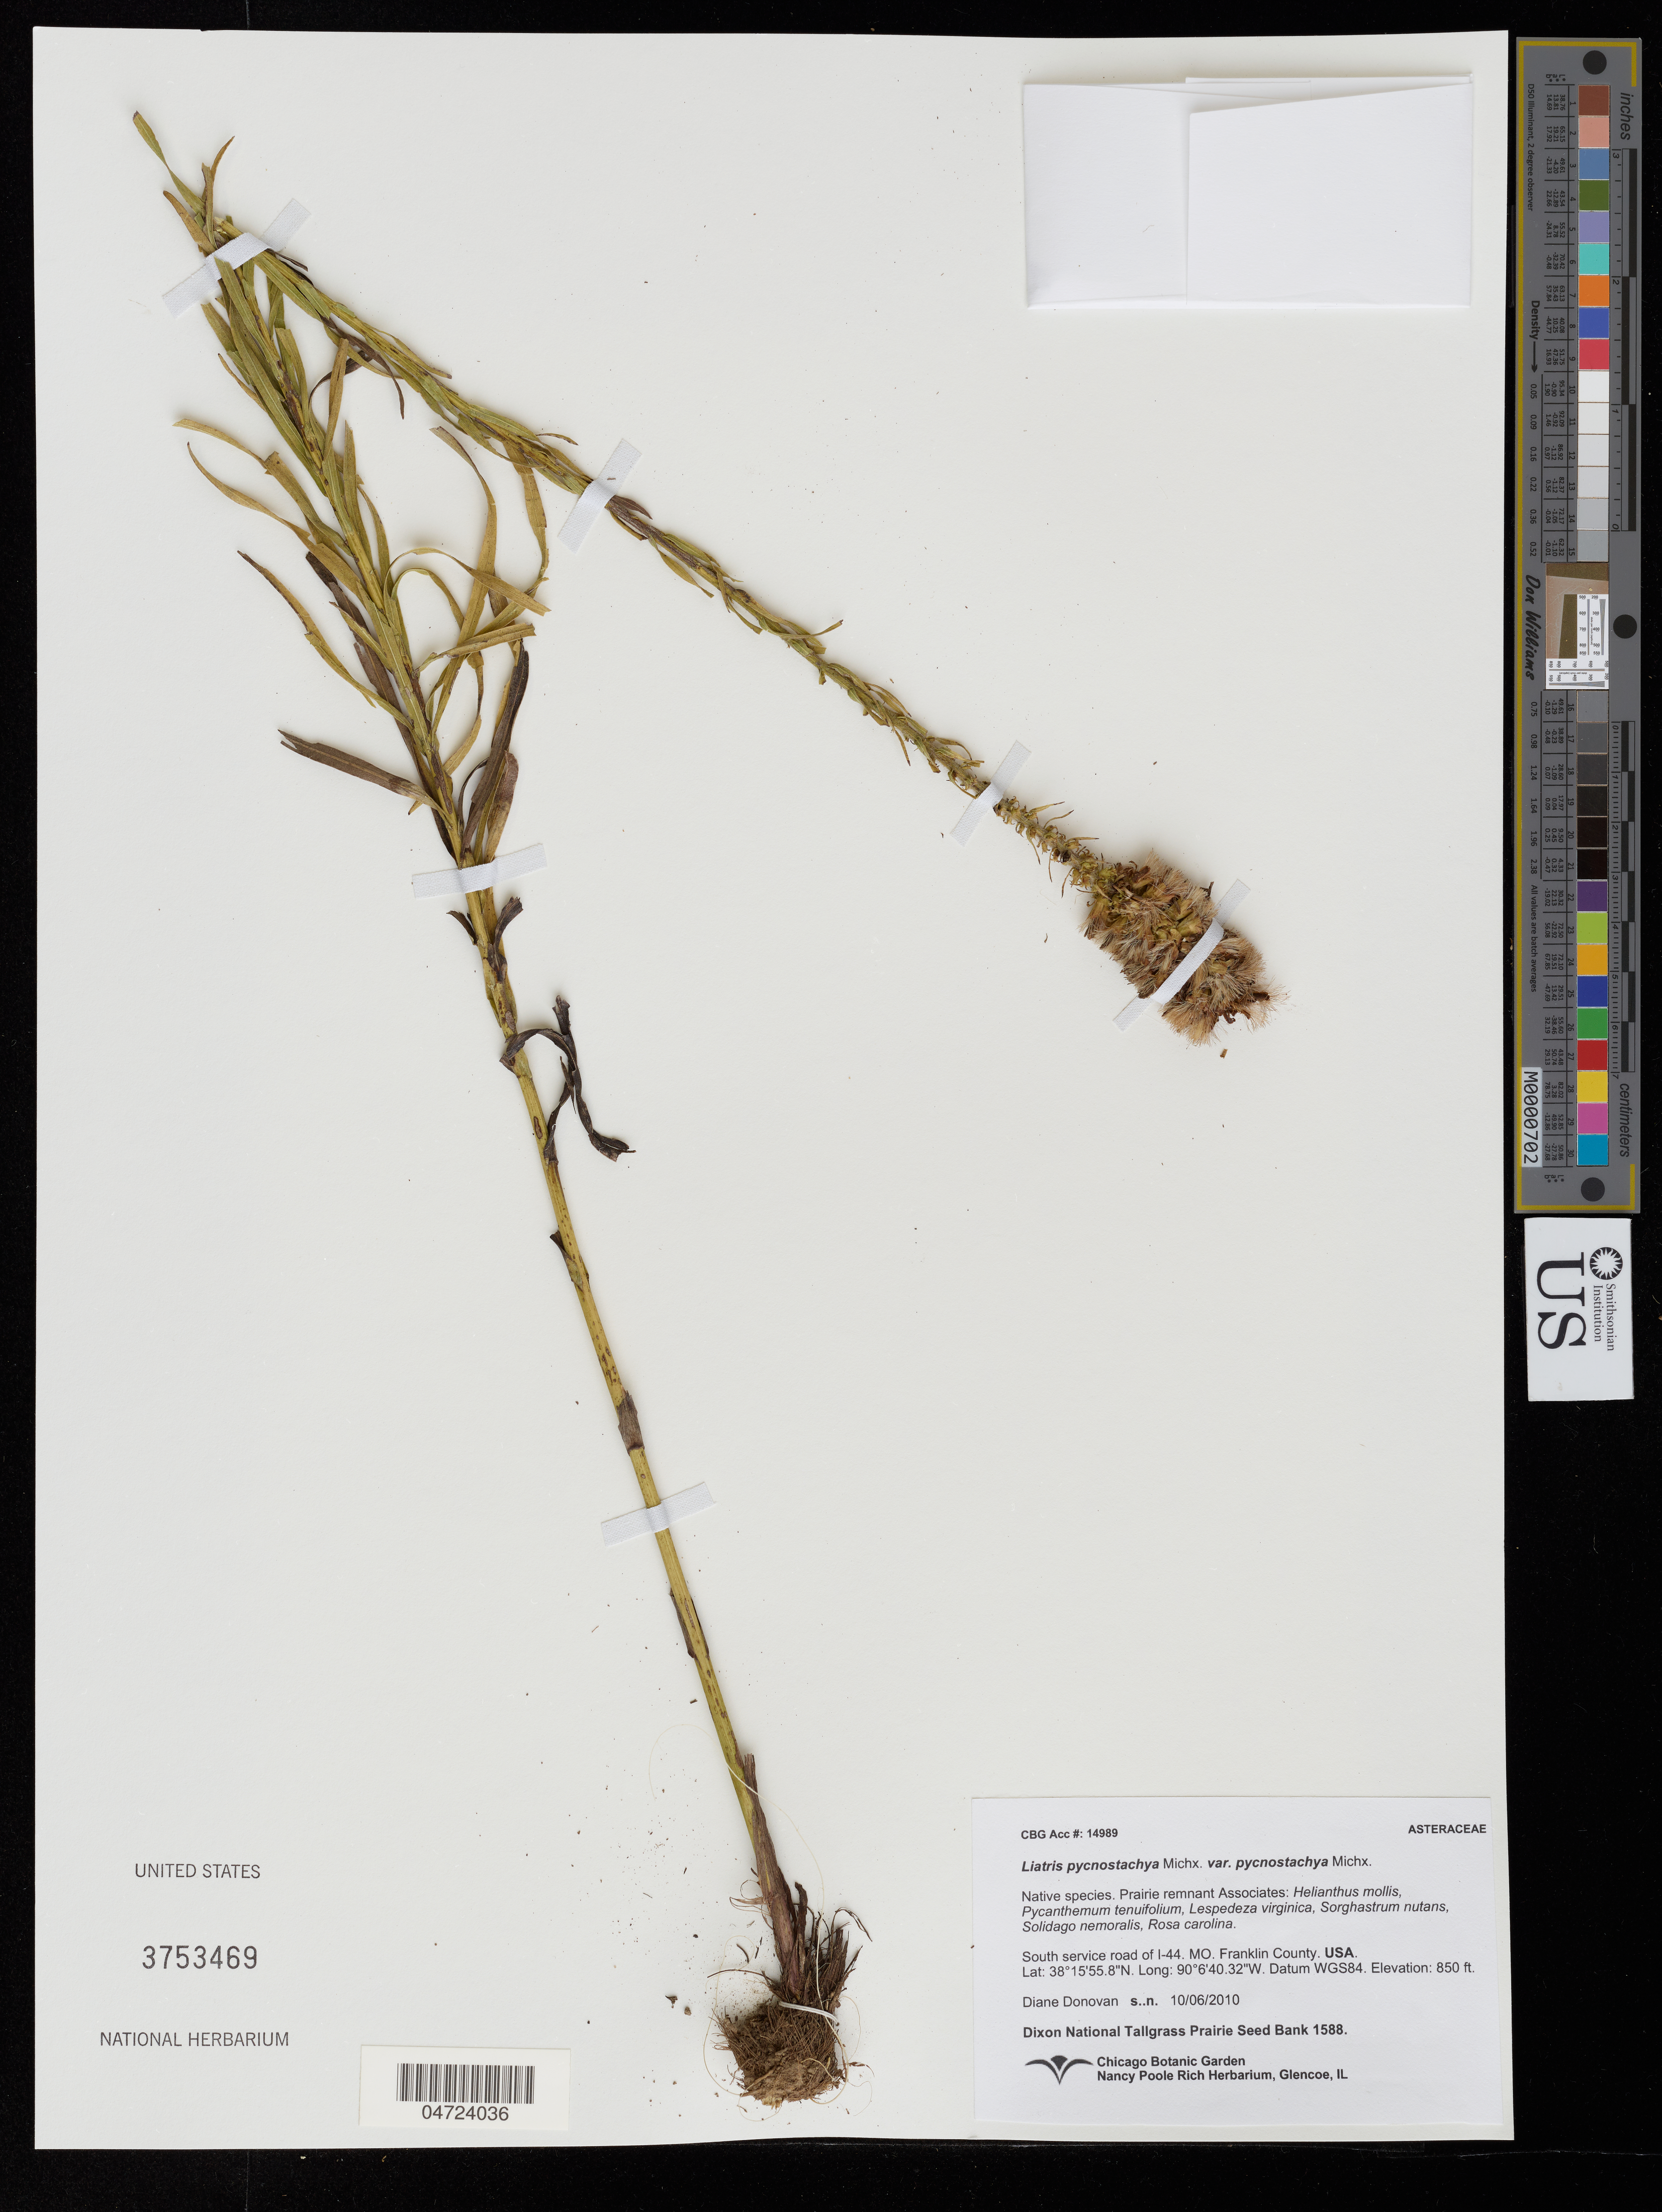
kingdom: Plantae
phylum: Tracheophyta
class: Magnoliopsida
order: Asterales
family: Asteraceae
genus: Liatris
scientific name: Liatris pycnostachya var. pycnostachya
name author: Michx.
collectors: D. Donovan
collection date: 2010-10-06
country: United States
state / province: Missouri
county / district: Franklin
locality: South service road of I-44. Franklin County.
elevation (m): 259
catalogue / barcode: US 3753469